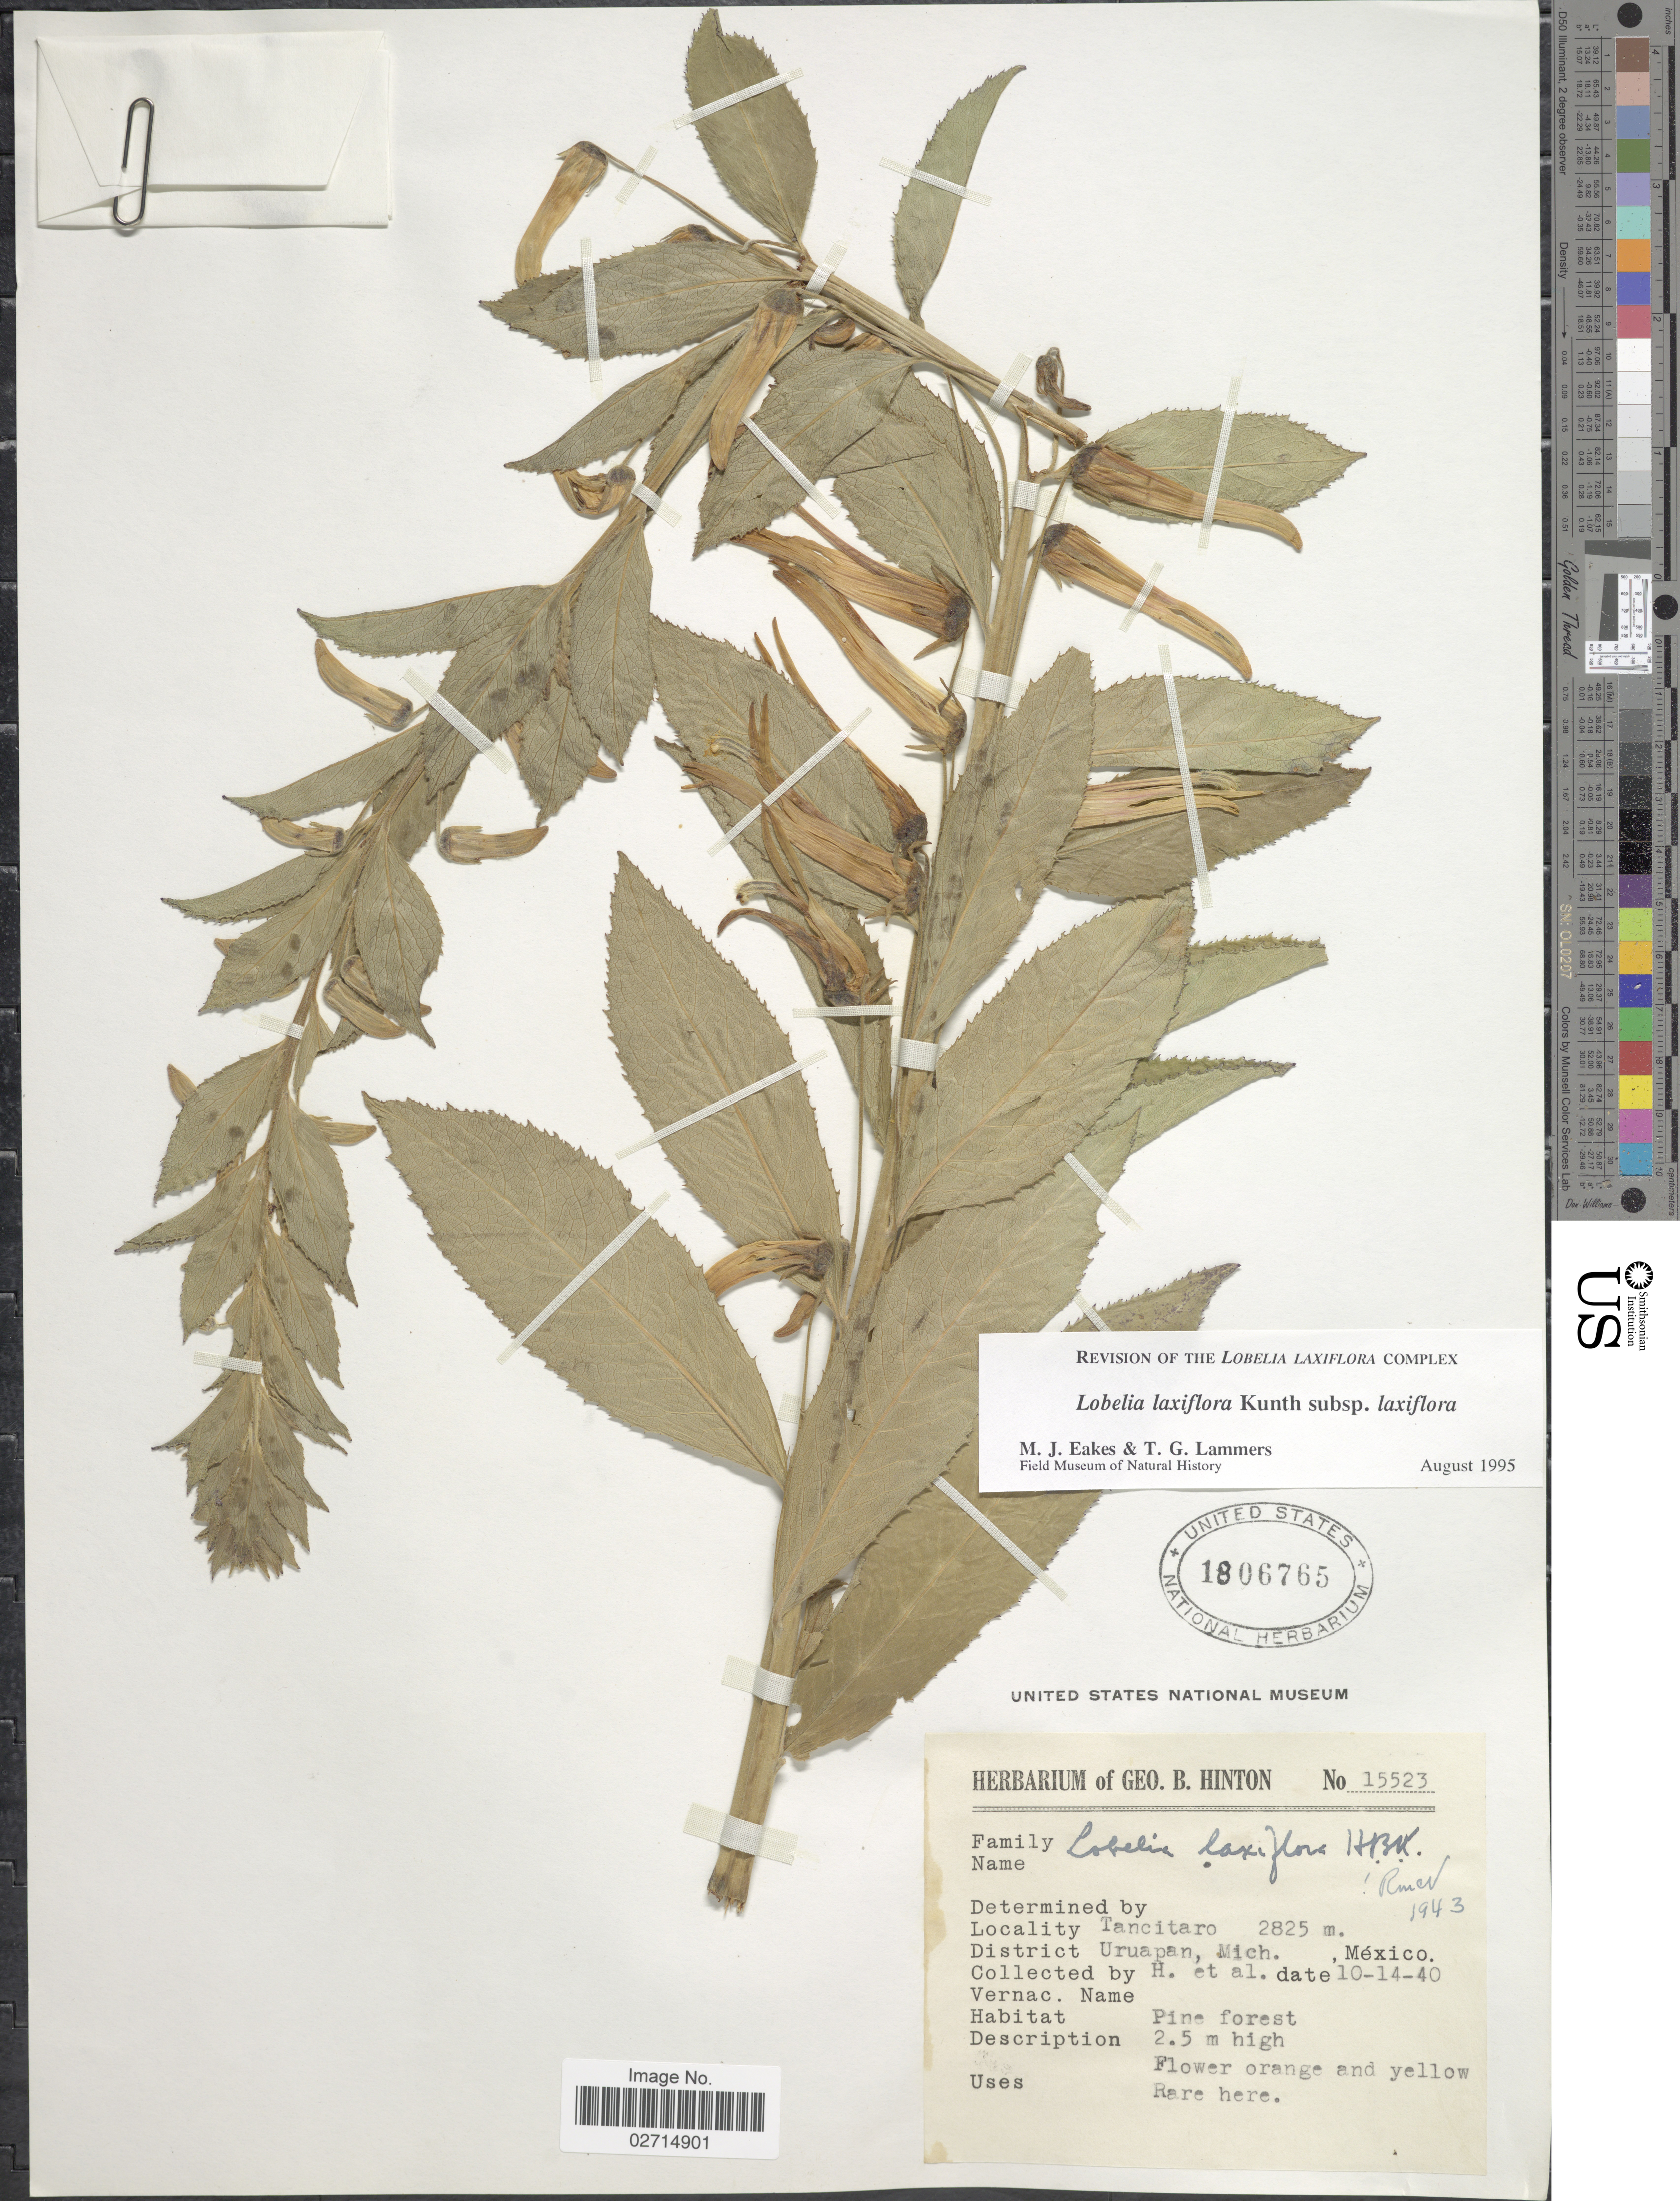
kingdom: Plantae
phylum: Tracheophyta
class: Magnoliopsida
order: Asterales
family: Campanulaceae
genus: Lobelia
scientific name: Lobelia laxiflora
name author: Kunth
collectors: G. B. Hinton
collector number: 15523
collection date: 1940-10-14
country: Mexico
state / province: Michoacán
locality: Tancitaro, District Uruapan, Mich., Mexico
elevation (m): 2825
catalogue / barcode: US 1806765